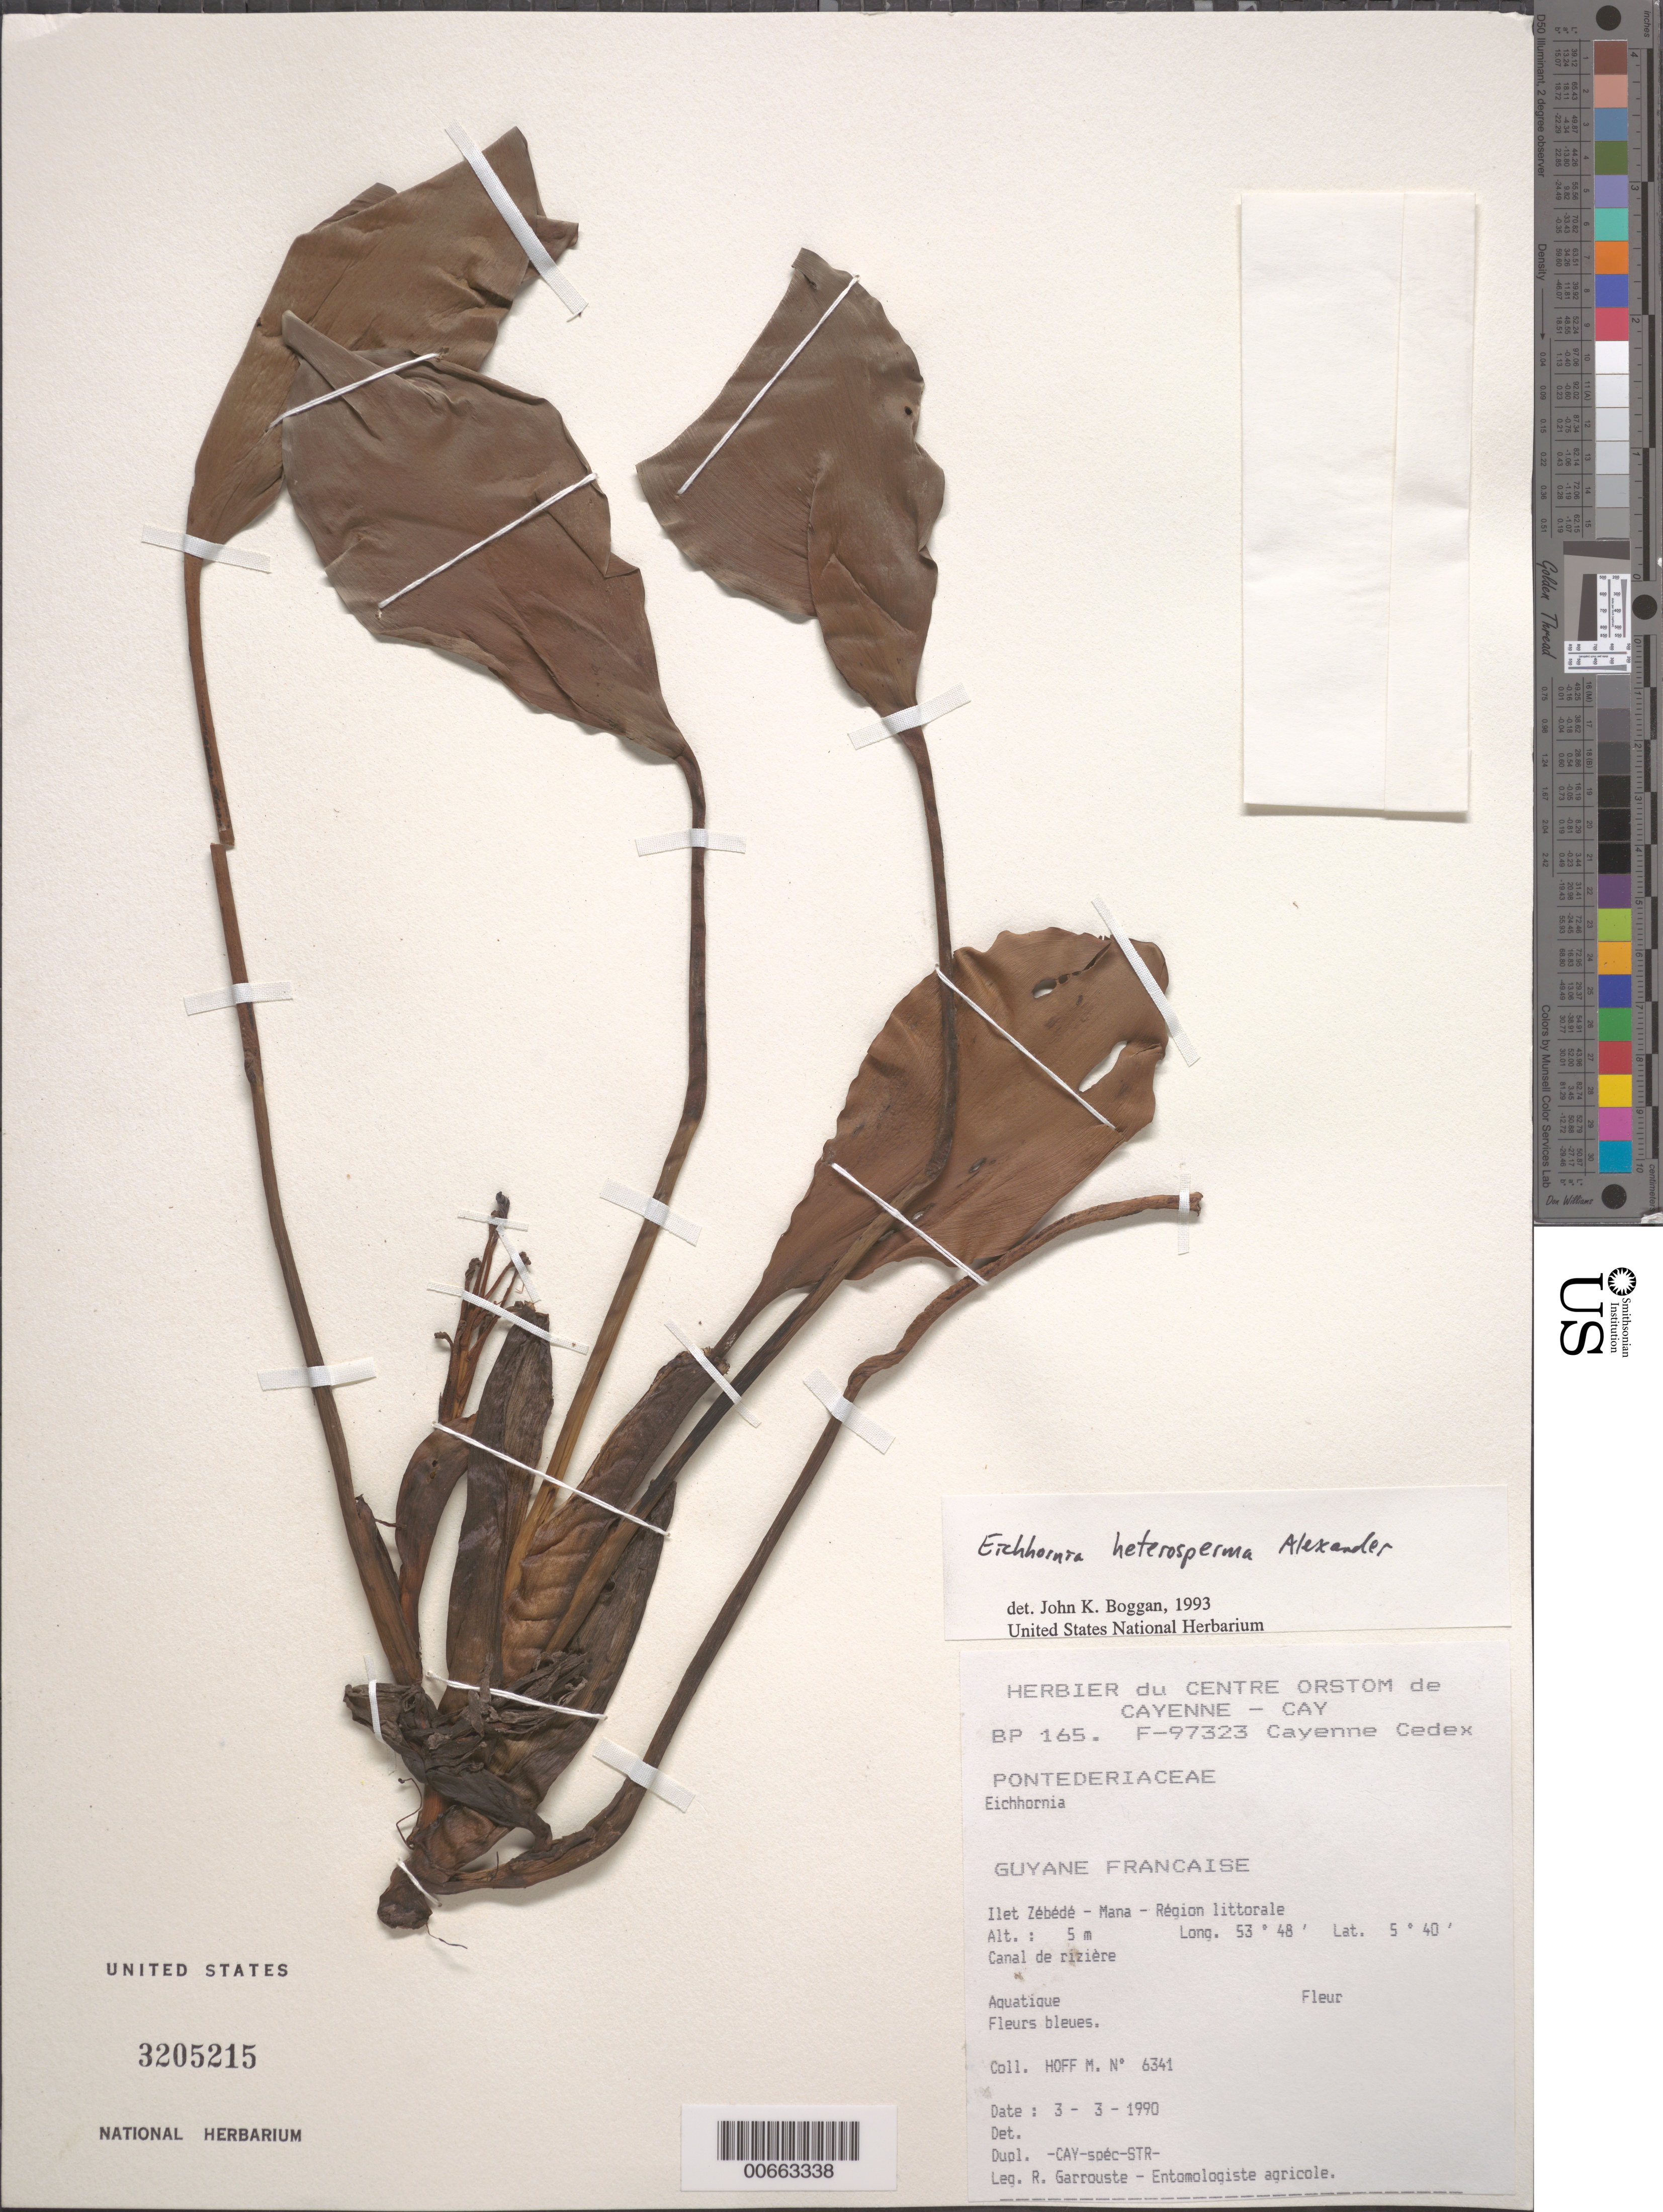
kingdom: Plantae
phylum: Tracheophyta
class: Liliopsida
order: Commelinales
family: Pontederiaceae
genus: Eichhornia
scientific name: Eichhornia heterosperma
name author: Alexander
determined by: Boggan, J. K., (US), NMNH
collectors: M. Hoff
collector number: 6341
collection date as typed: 3-Mar-90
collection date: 1990-03-03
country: French Guiana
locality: Ilet Zébédé, Mana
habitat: Canal of rice plantation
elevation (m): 5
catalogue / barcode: US 3205215